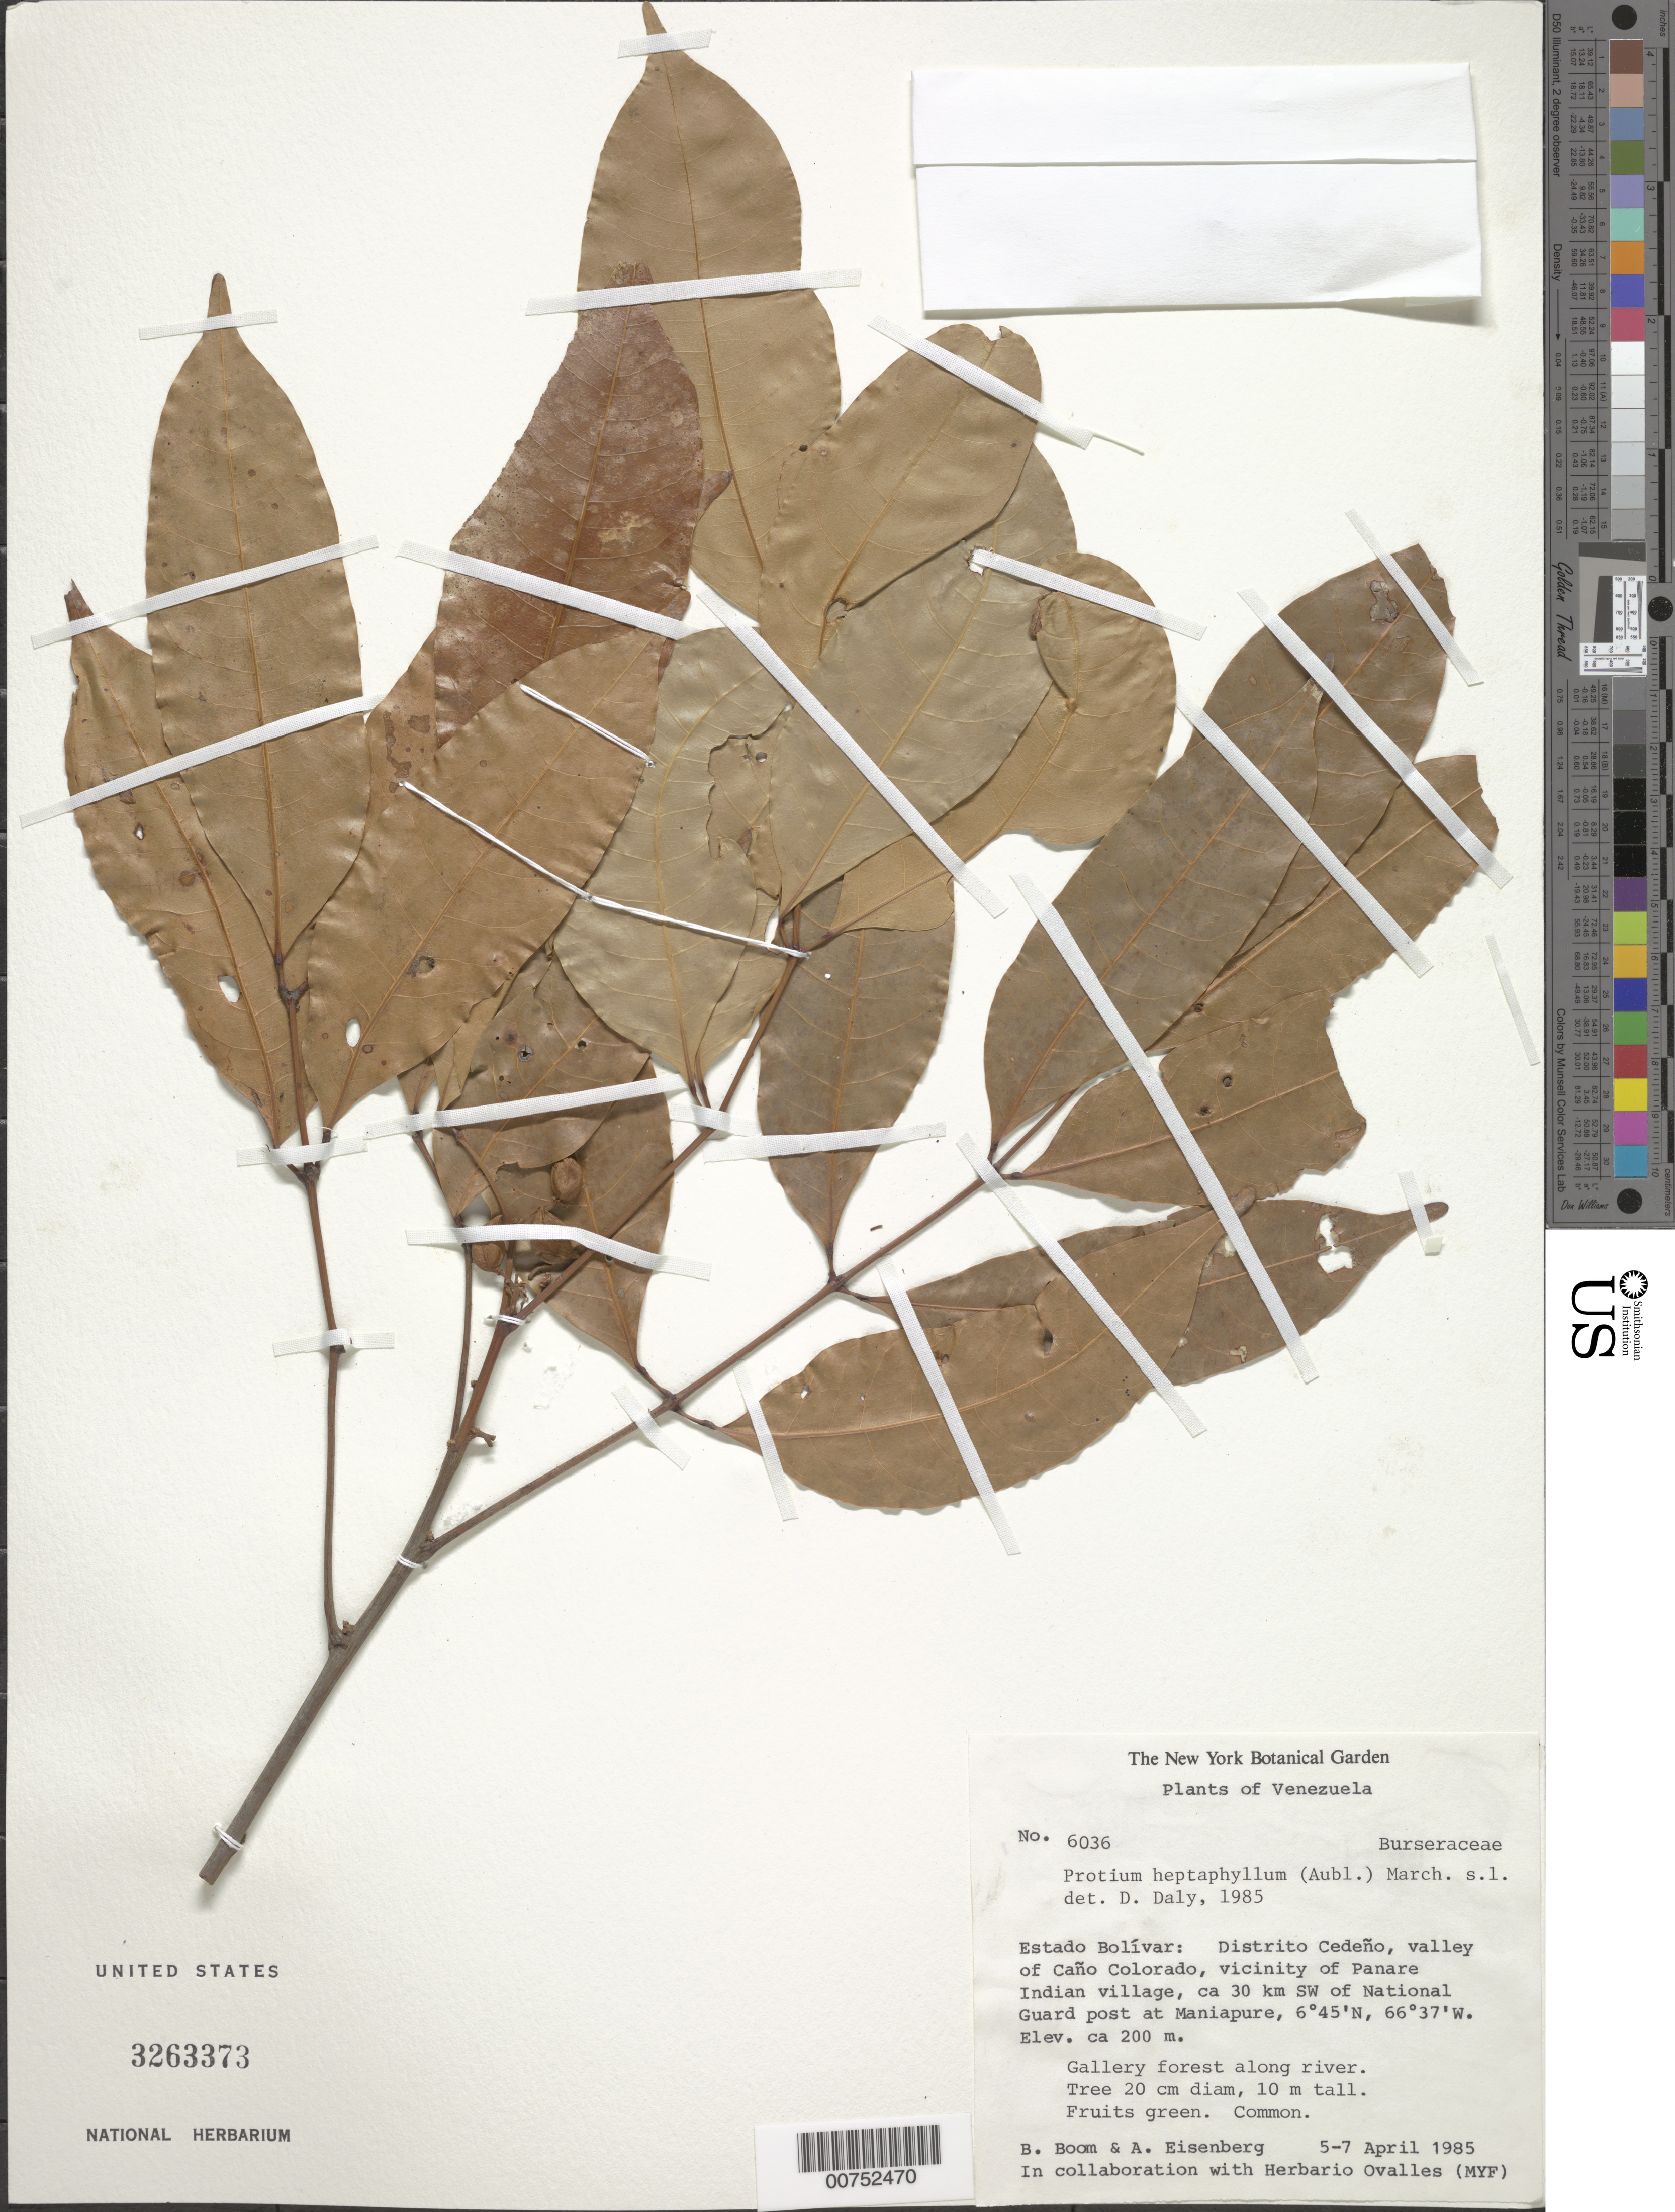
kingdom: Plantae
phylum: Tracheophyta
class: Magnoliopsida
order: Sapindales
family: Burseraceae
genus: Protium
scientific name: Protium heptaphyllum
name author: (Aubl.) Marchand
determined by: Daly, D. C.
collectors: B. M. Boom & A. Eisenberg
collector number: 6036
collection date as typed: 5-Apr-85 to 7-Apr-85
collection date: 1985-04-05/1985-04-07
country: Venezuela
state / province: Bolívar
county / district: Cedeño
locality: Caño Colorado valley, Panare Indian village vic., ca 30 km SW of National Guard post at Maniapure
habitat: Gallery forest along river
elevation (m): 200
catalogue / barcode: US 3263373